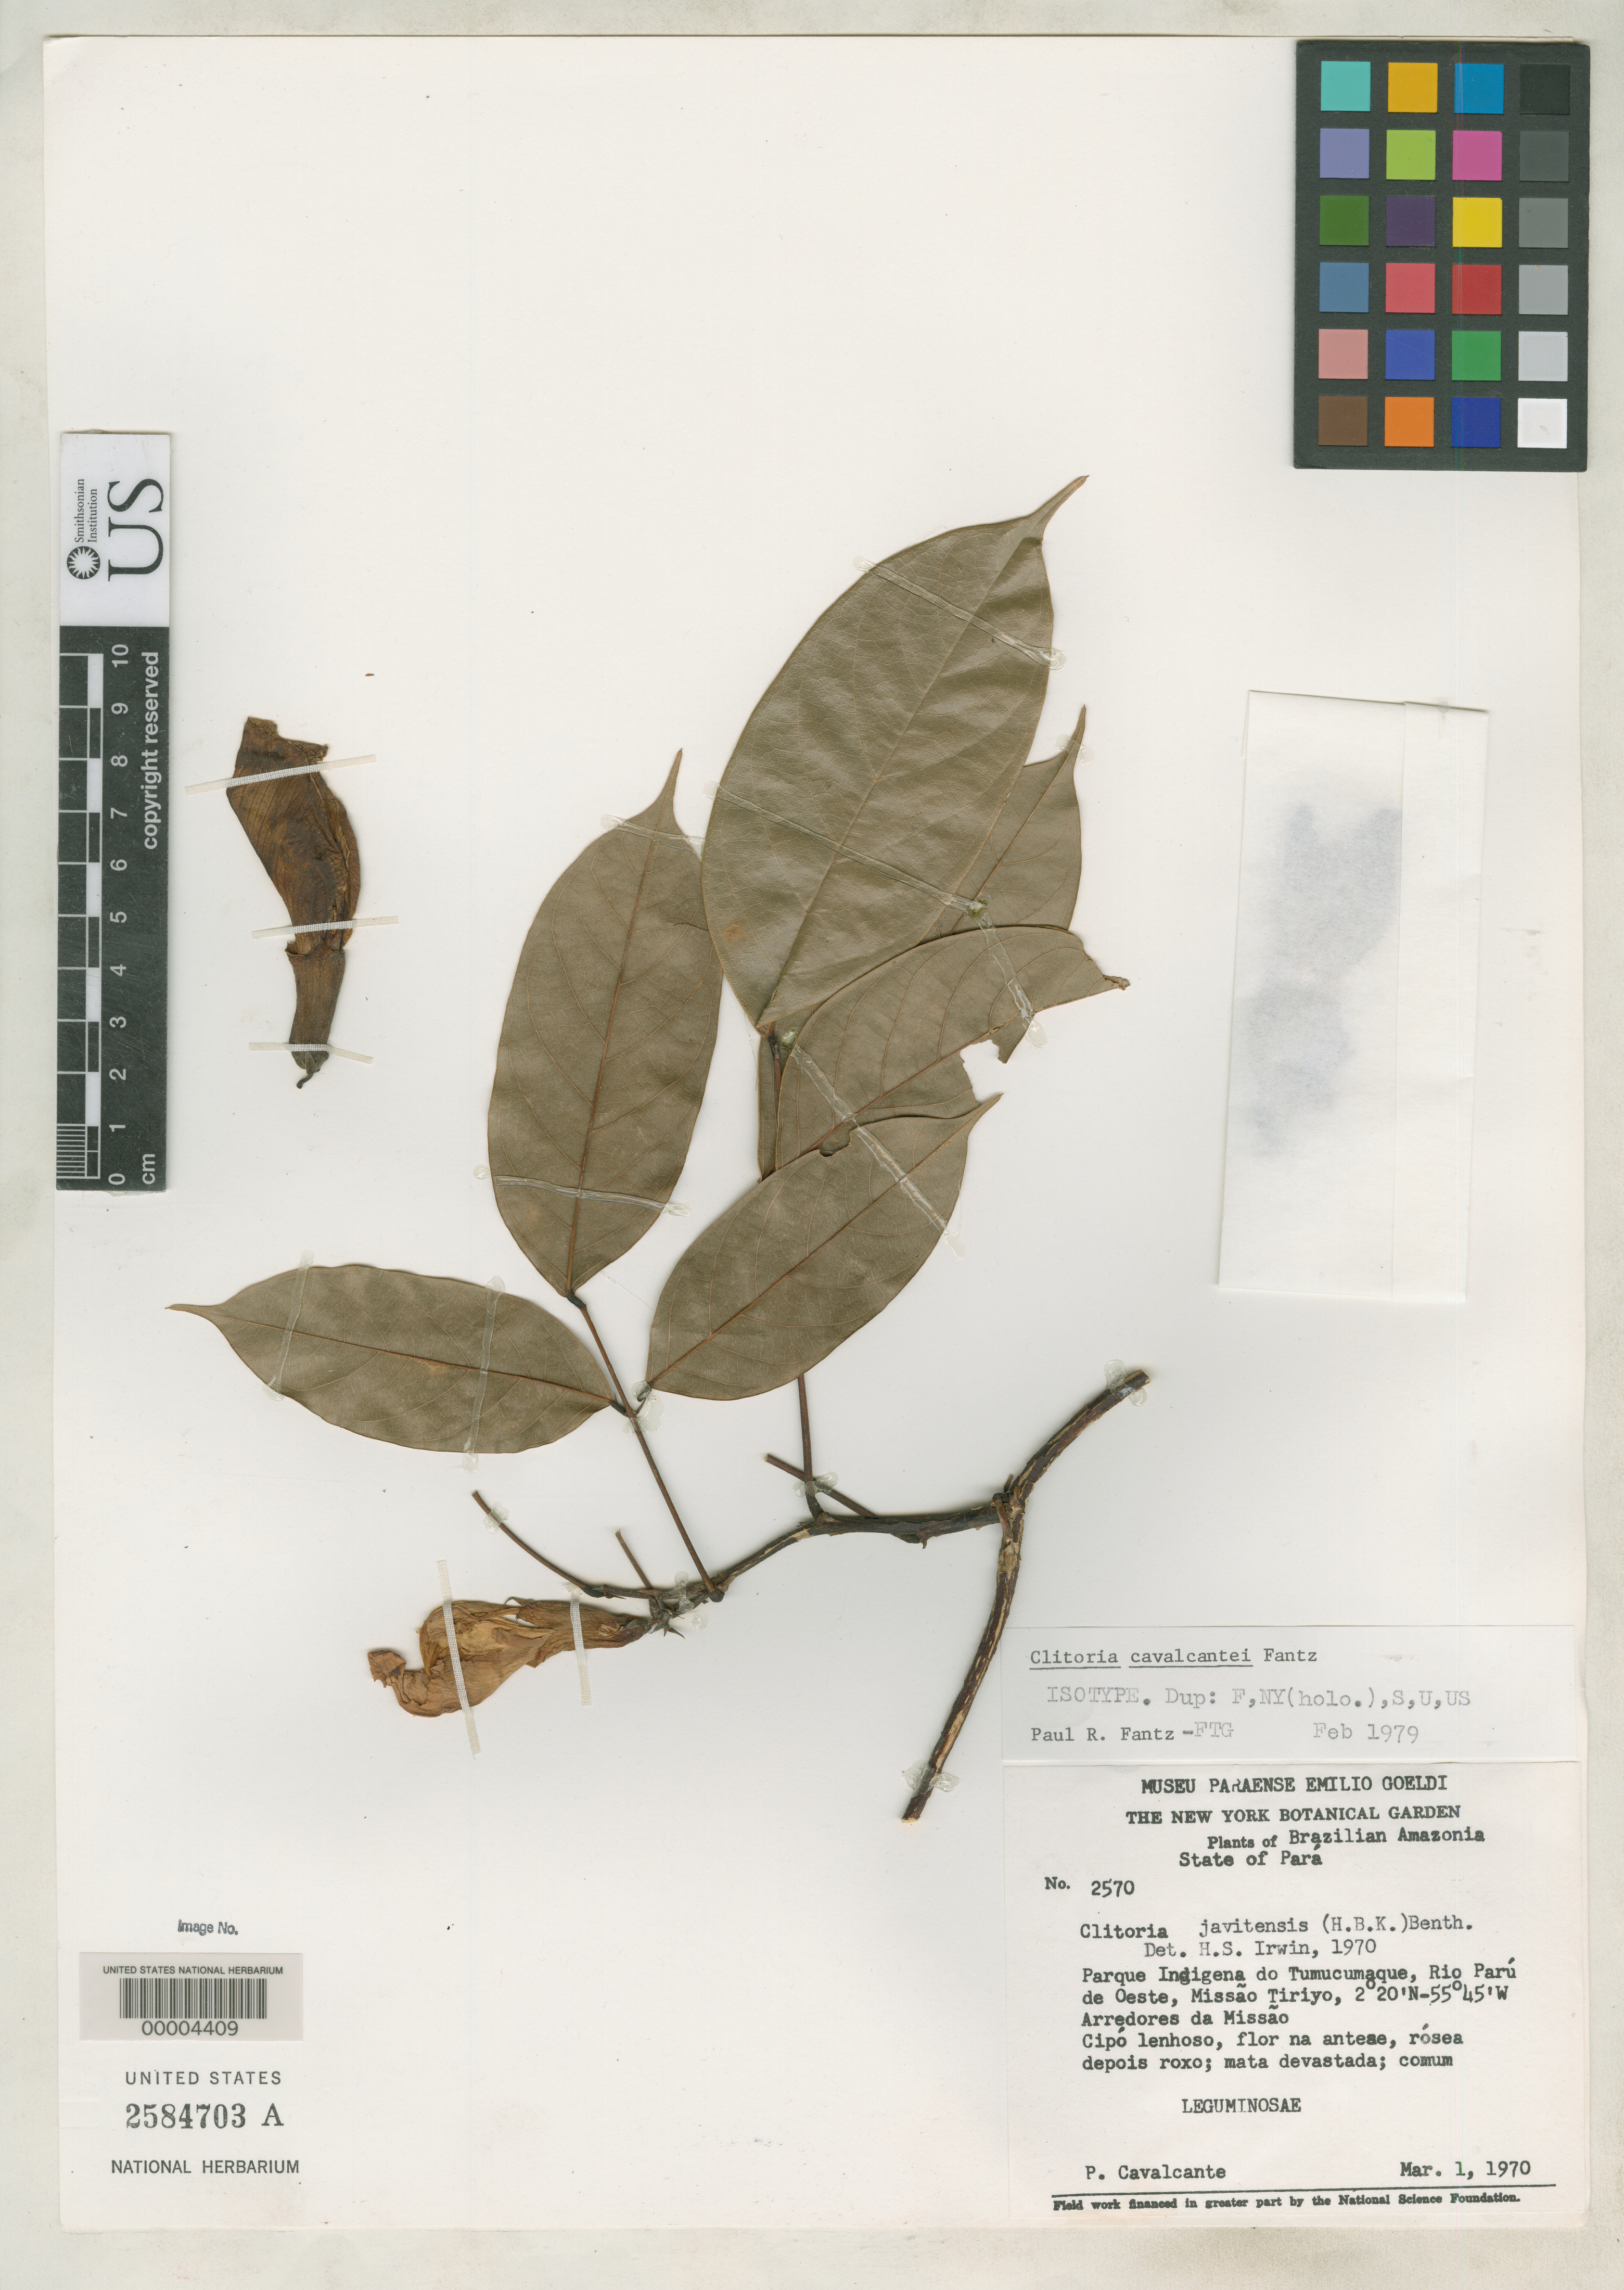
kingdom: Plantae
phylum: Tracheophyta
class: Magnoliopsida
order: Fabales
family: Fabaceae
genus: Clitoria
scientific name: Clitoria cavalcantei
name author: Fantz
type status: Isotype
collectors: P. B. Cavalcante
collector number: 2570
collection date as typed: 01 Mar 1970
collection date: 1970-03-01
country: Brazil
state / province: Pará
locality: Rio Paru de Oeste, Missao Tiriyo.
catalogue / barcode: US 2584703A